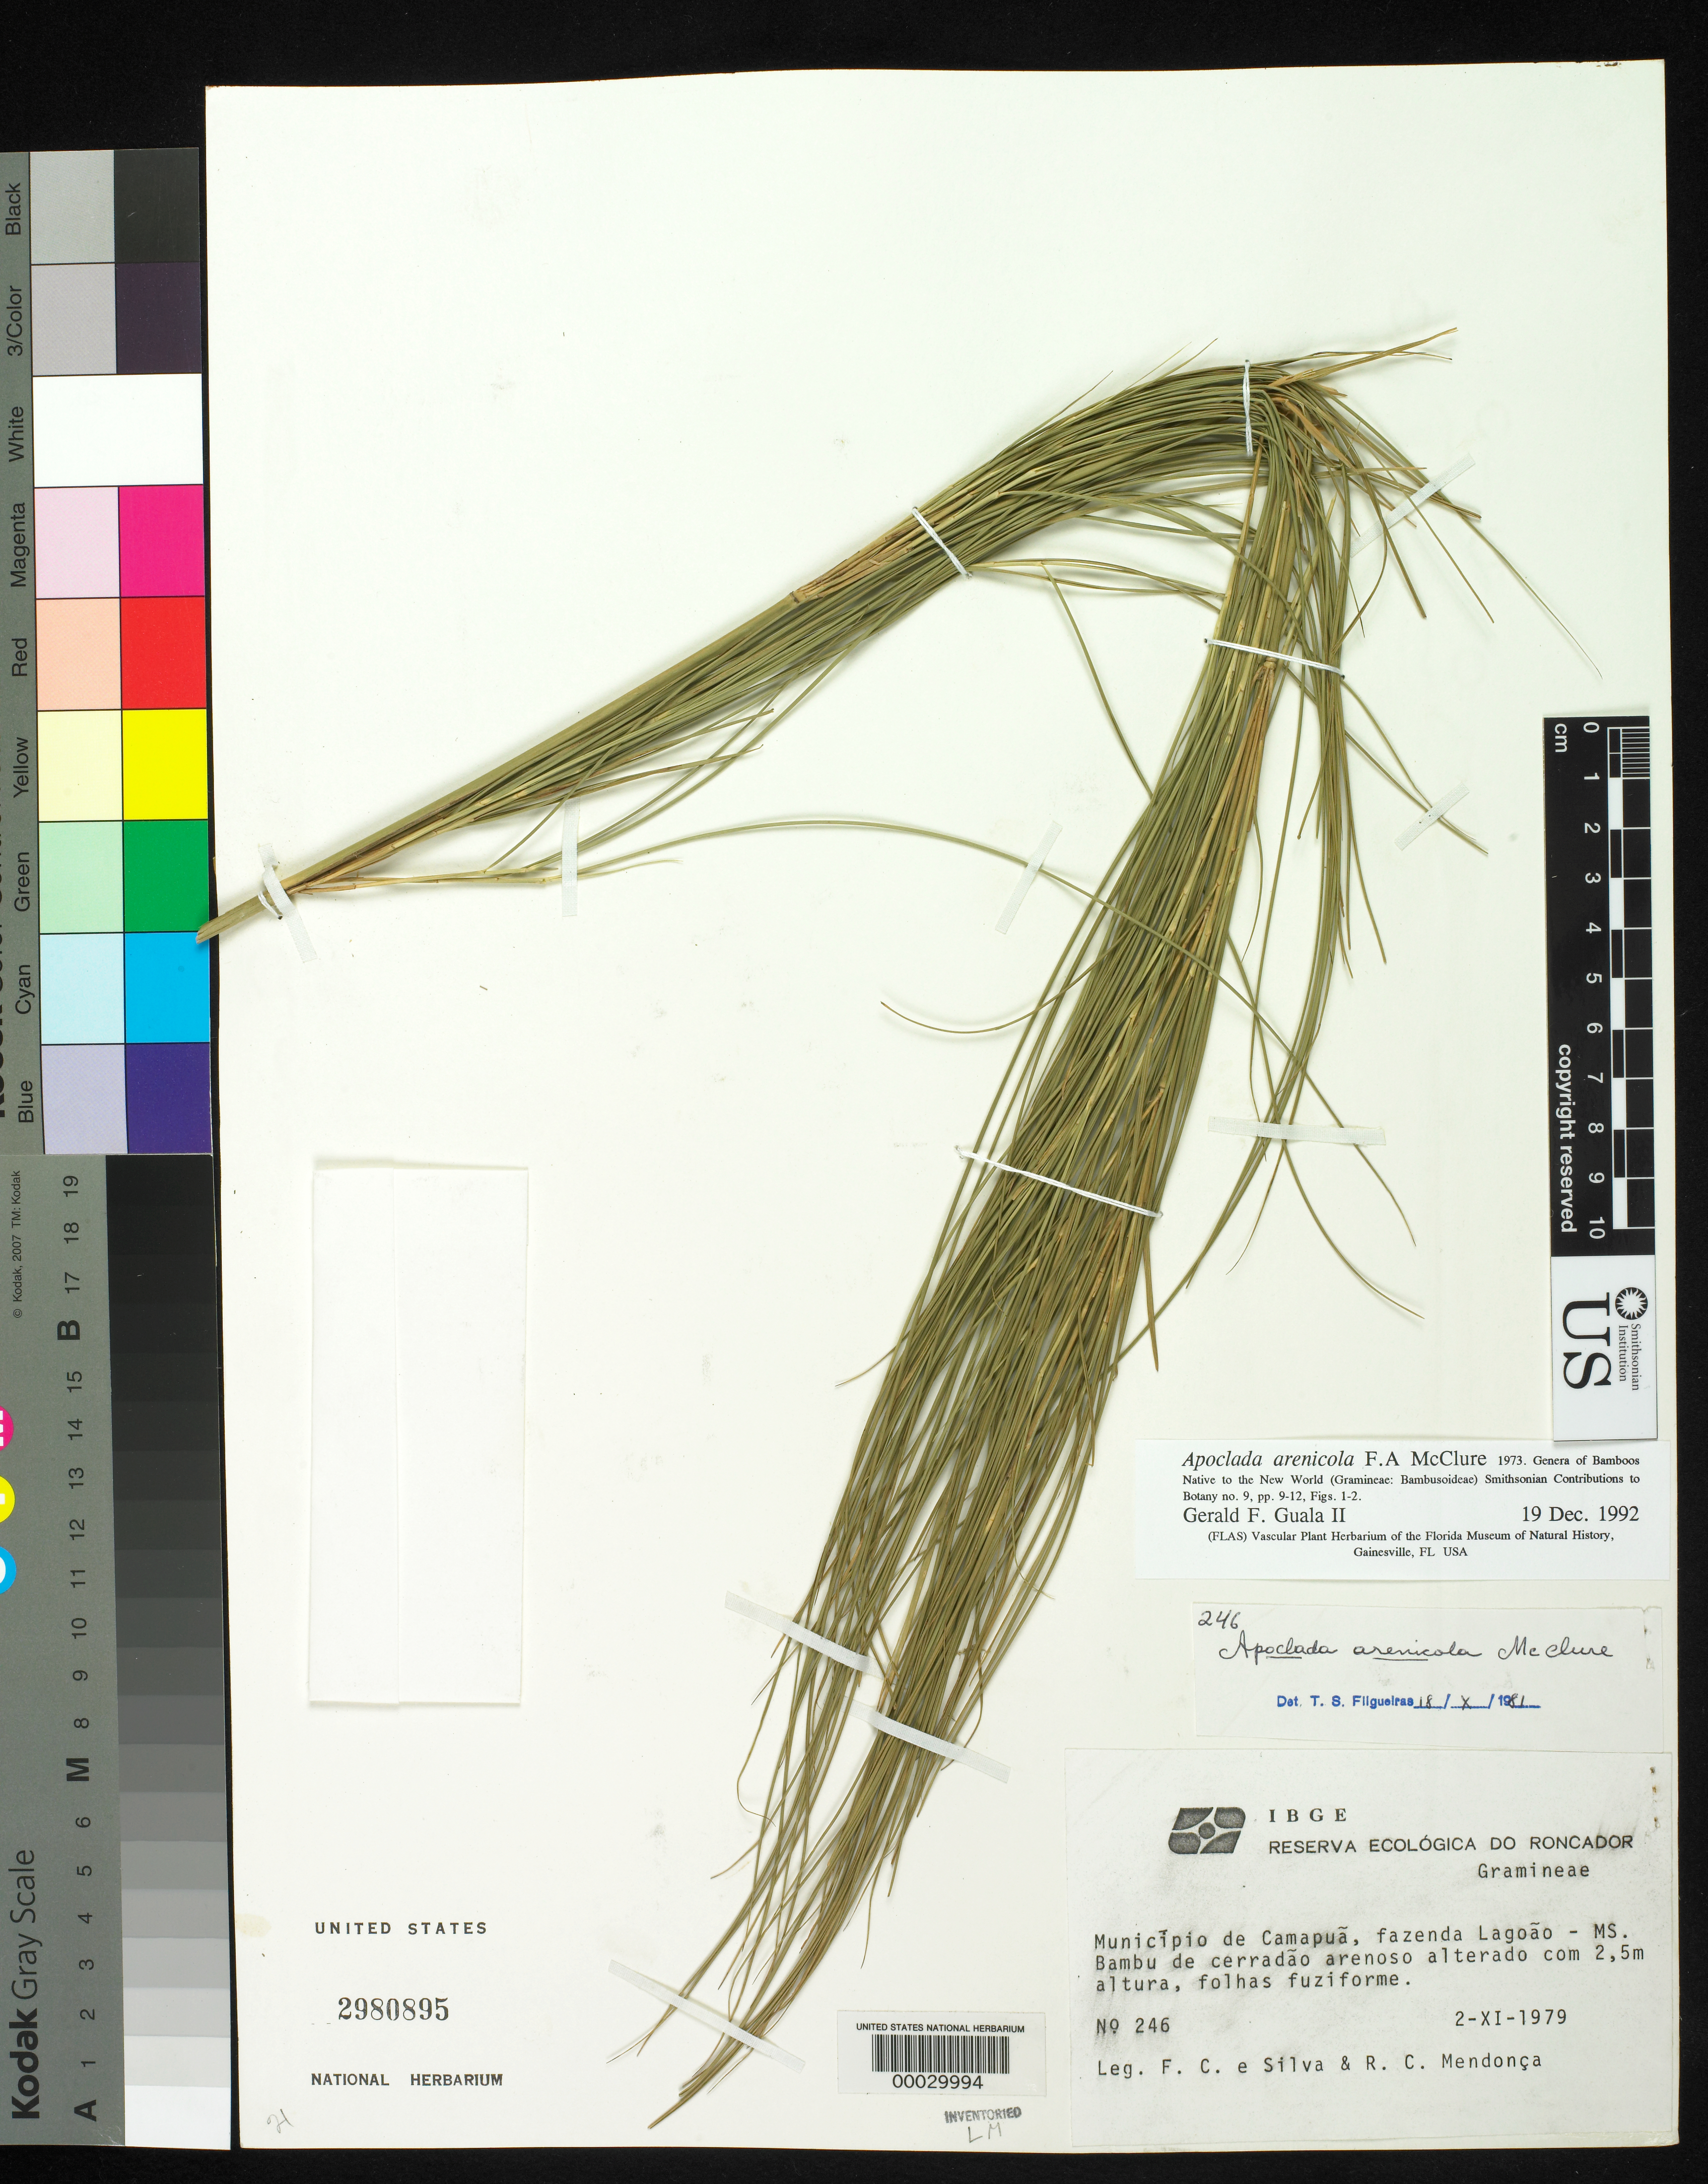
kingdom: Plantae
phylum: Tracheophyta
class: Liliopsida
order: Poales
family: Poaceae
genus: Filgueirasia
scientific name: Filgueirasia arenicola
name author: (McClure) Guala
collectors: F. Chagas e Silva & R. C. Mendonça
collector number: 246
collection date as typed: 02 Nov 1979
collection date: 1979-11-02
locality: Camapua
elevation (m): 5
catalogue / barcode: US 2980895